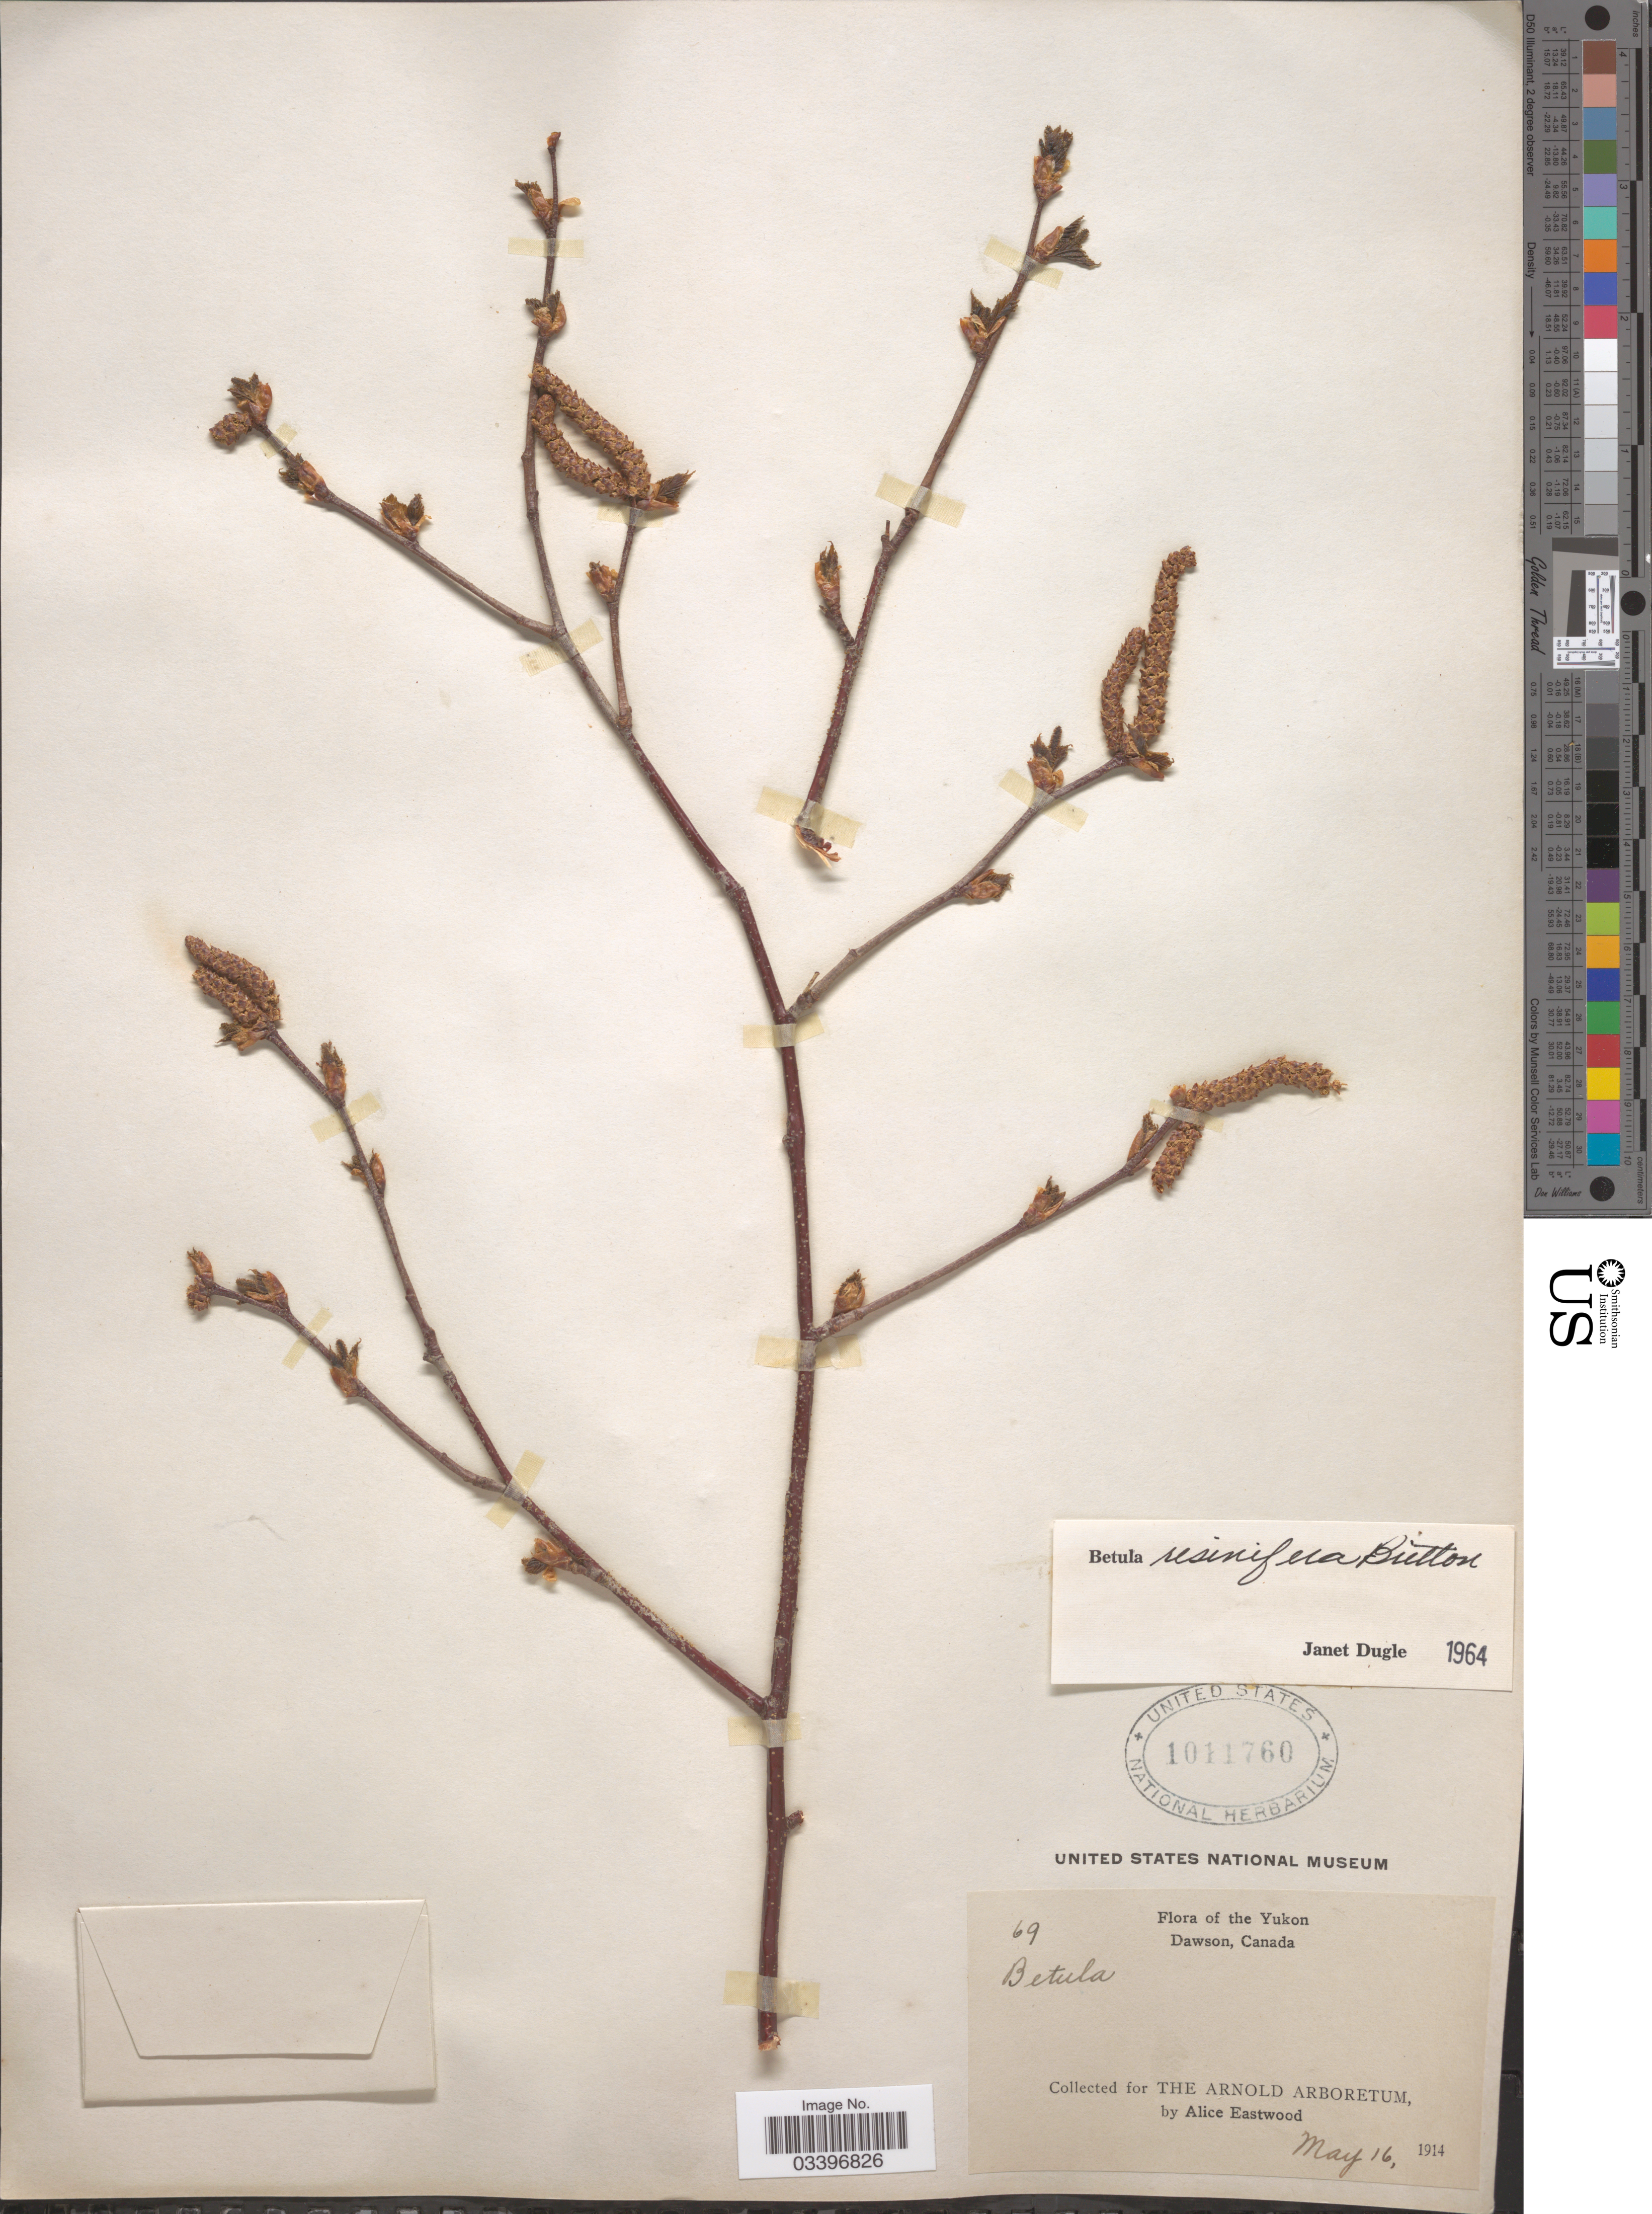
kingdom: Plantae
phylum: Tracheophyta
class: Magnoliopsida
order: Fagales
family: Betulaceae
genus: Betula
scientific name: Betula resinifera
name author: Britton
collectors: A. Eastwood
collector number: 69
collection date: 1914-05-16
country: Canada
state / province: Yukon Territory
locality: Yukon, Dawson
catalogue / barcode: US 1011760